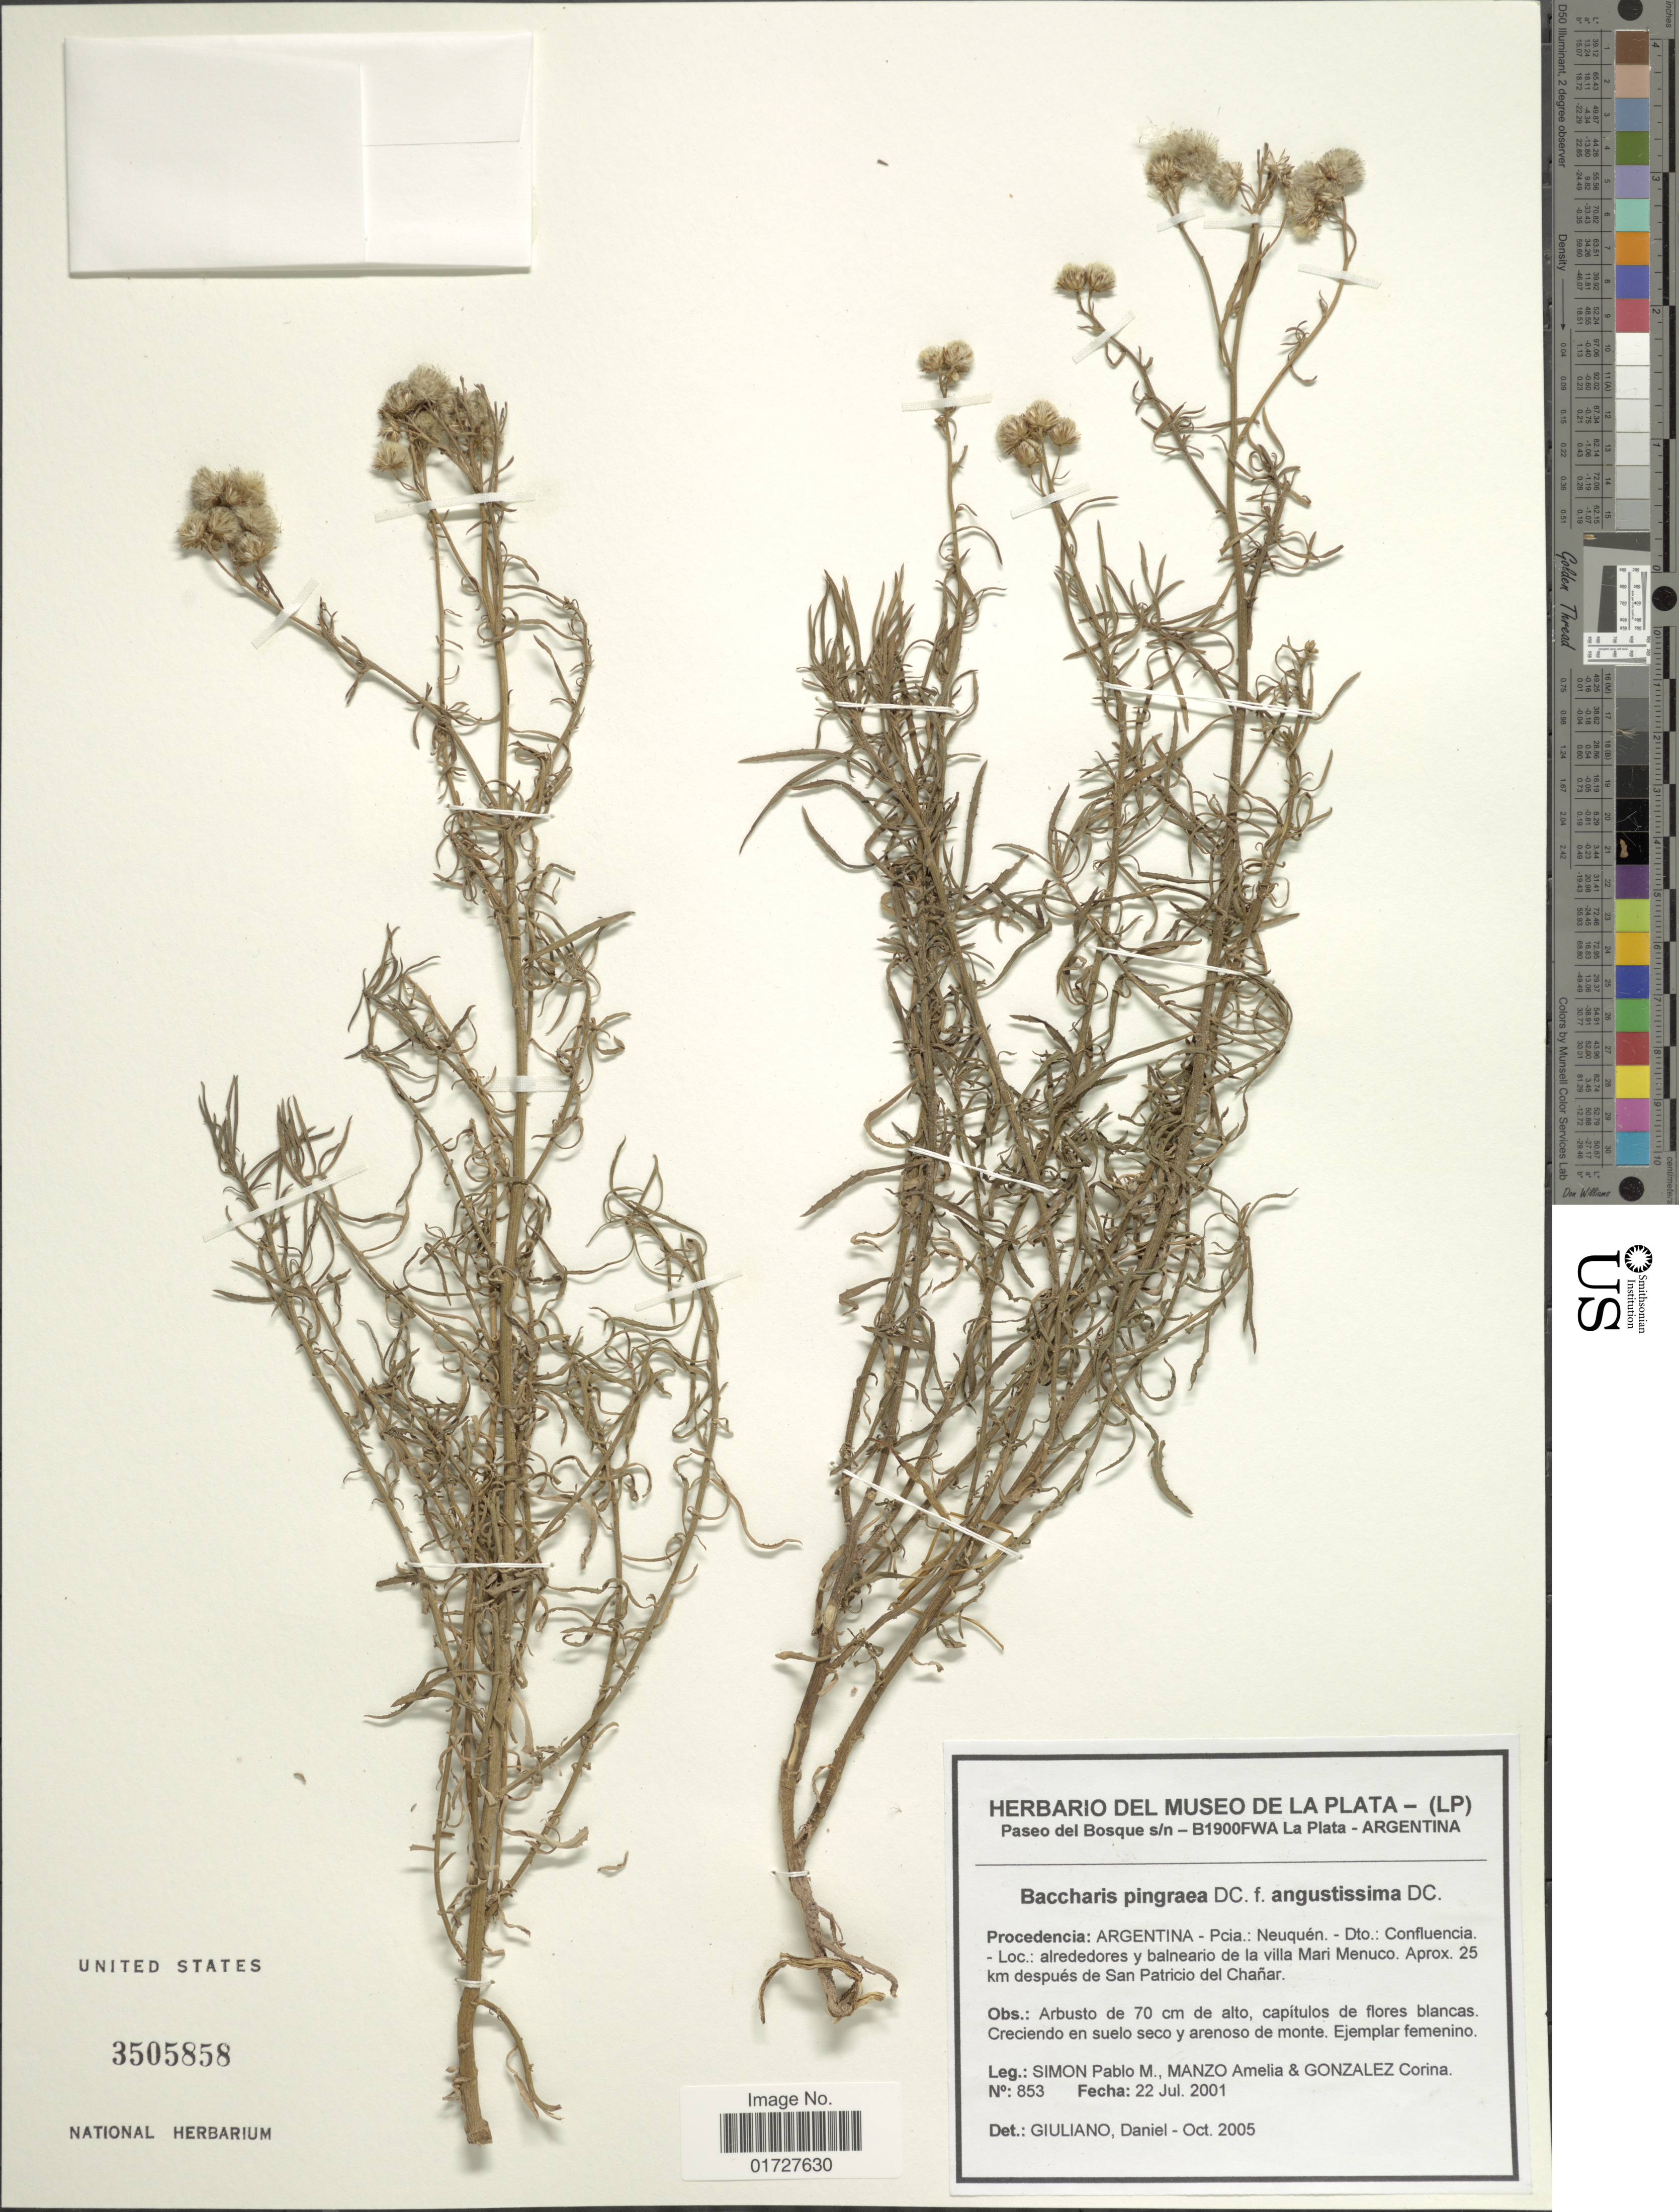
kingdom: Plantae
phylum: Tracheophyta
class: Magnoliopsida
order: Asterales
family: Asteraceae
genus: Baccharis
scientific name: Baccharis pingraea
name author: DC.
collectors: P. M. Simón, A. Manzo & C. Gonzalez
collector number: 853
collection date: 2001-07-22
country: Argentina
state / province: Neuquen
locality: Dto. Confluencia, alrededores y balneario de la villa Mari Menuco, aprox. 25 km despues de San Patricio del Chanar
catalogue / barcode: US 3505858